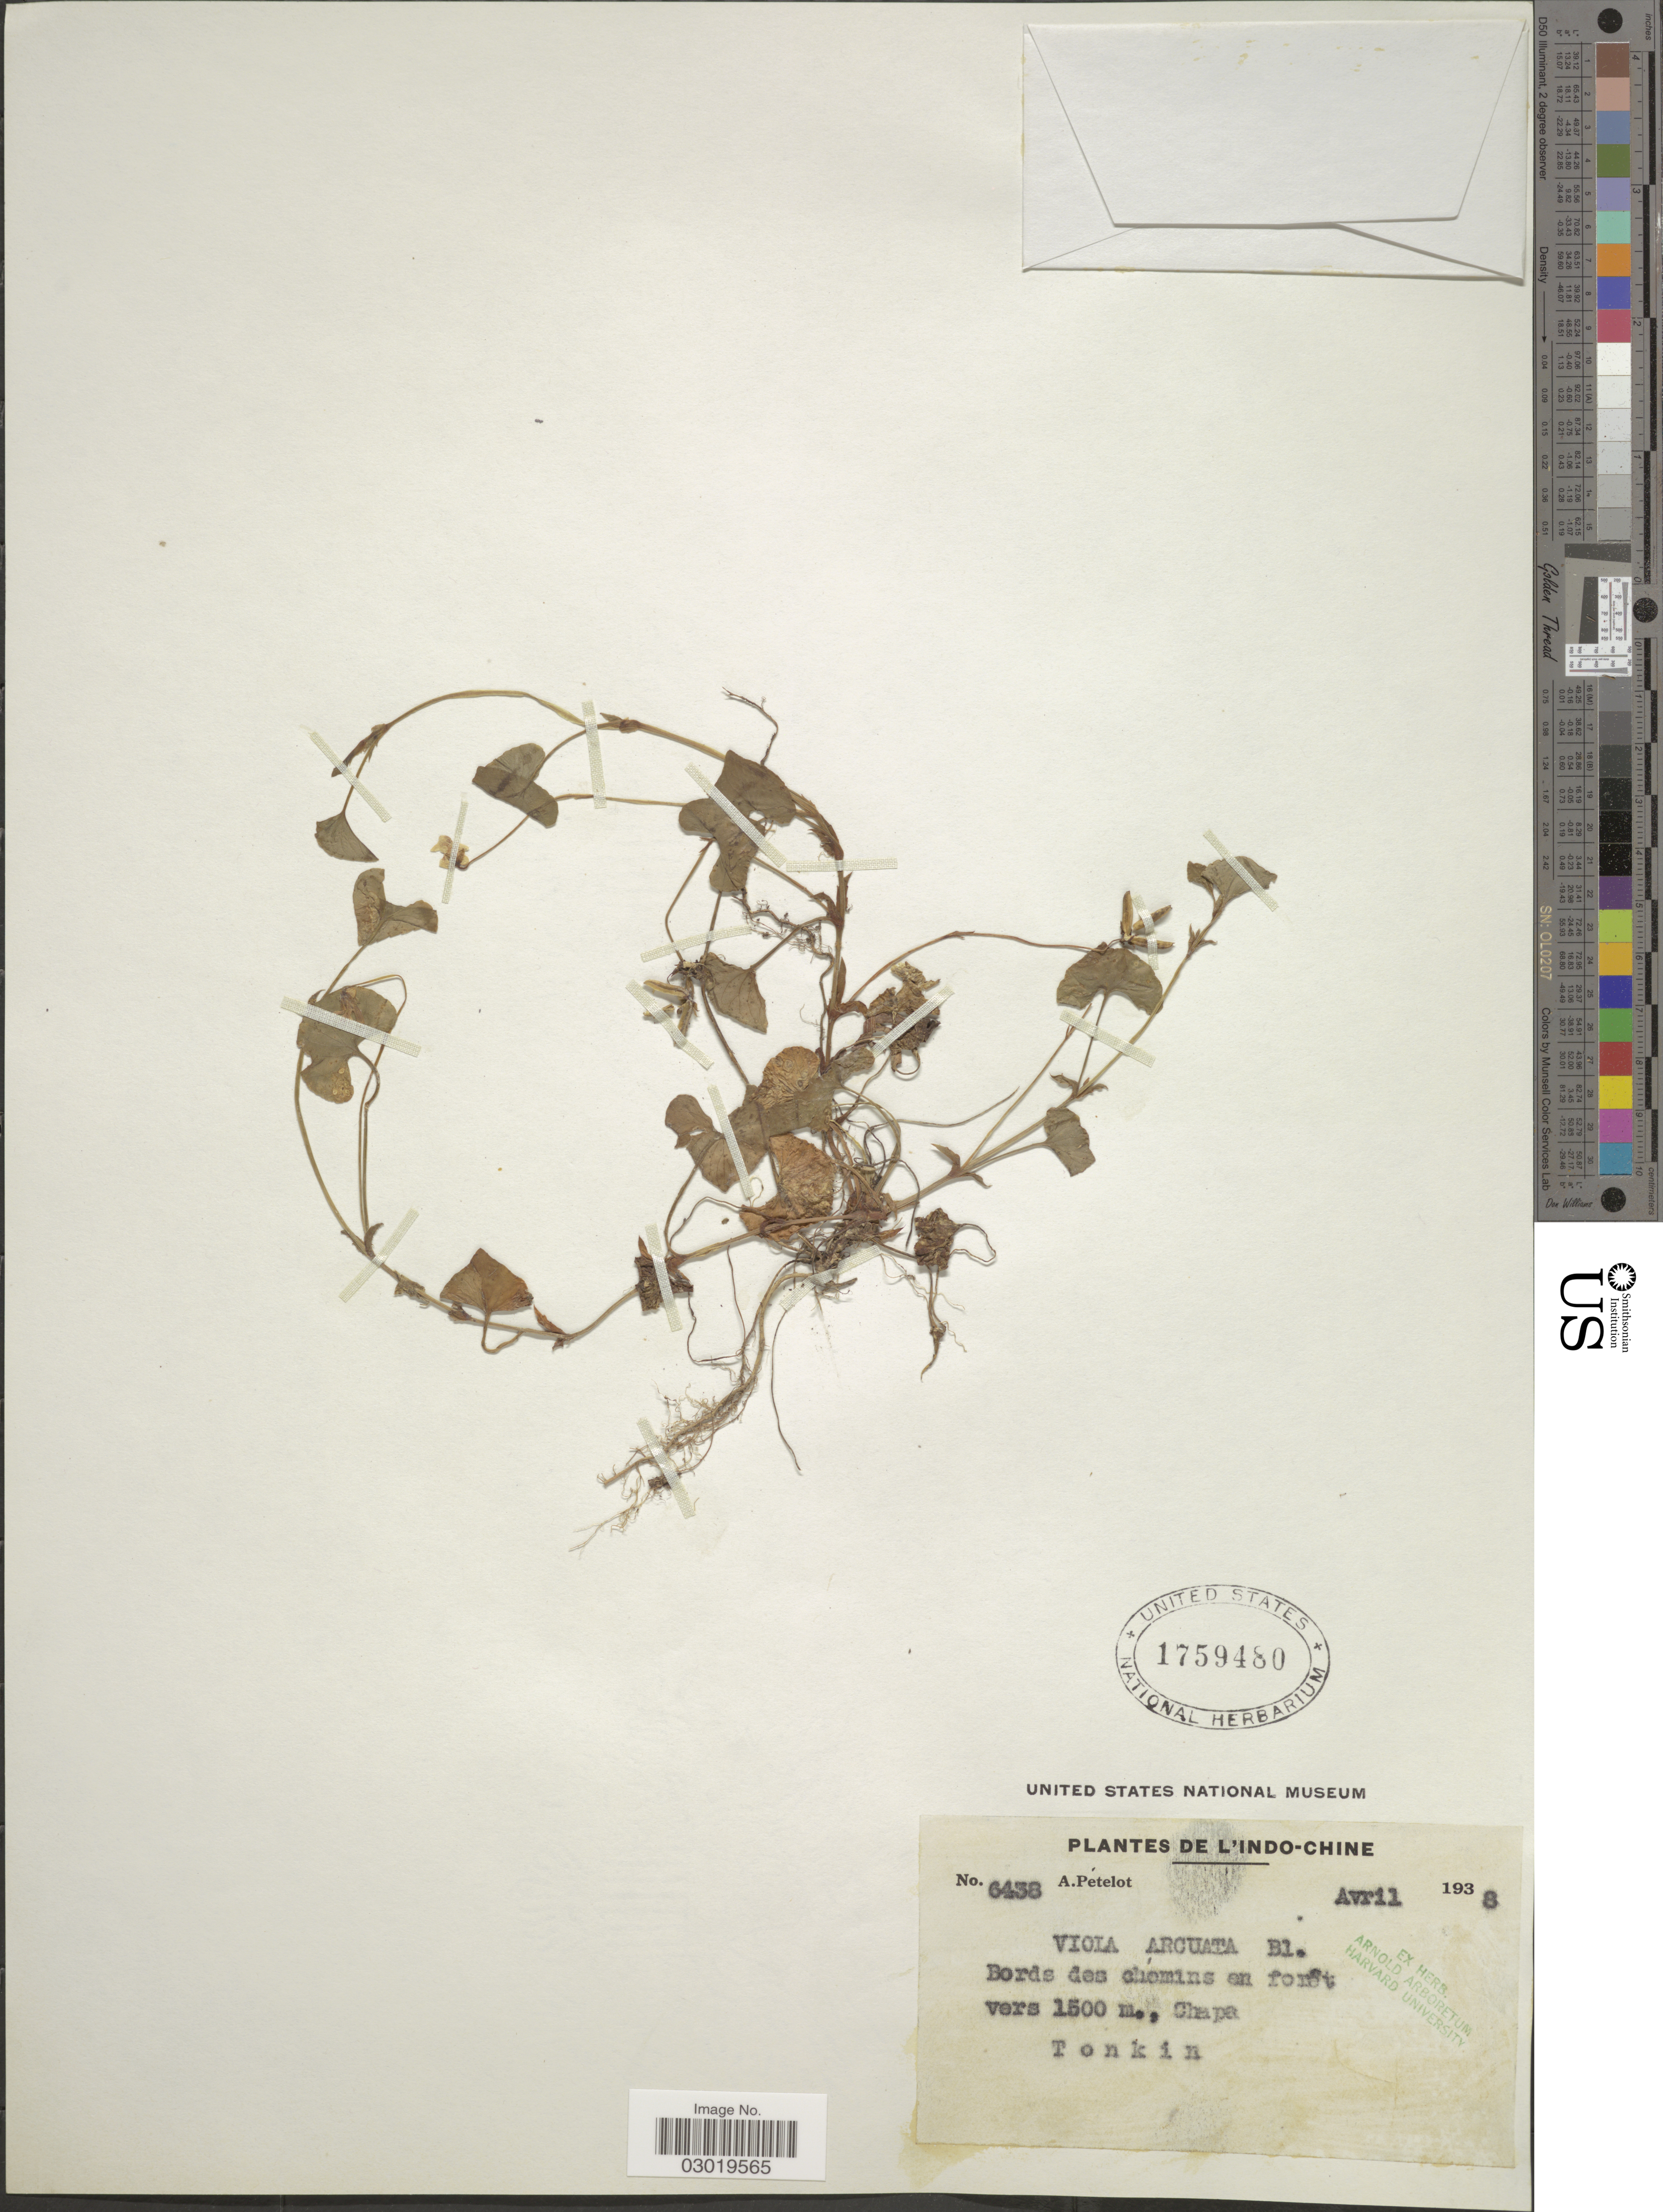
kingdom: Plantae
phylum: Tracheophyta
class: Magnoliopsida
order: Malpighiales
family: Violaceae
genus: Viola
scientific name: Viola arcuata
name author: Blume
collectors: A. Petelot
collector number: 6438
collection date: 1938-04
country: Vietnam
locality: Indo-Chine, Bords du chemins en forêt, Chapa, Tonkin.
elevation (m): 1500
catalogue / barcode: US 1759480